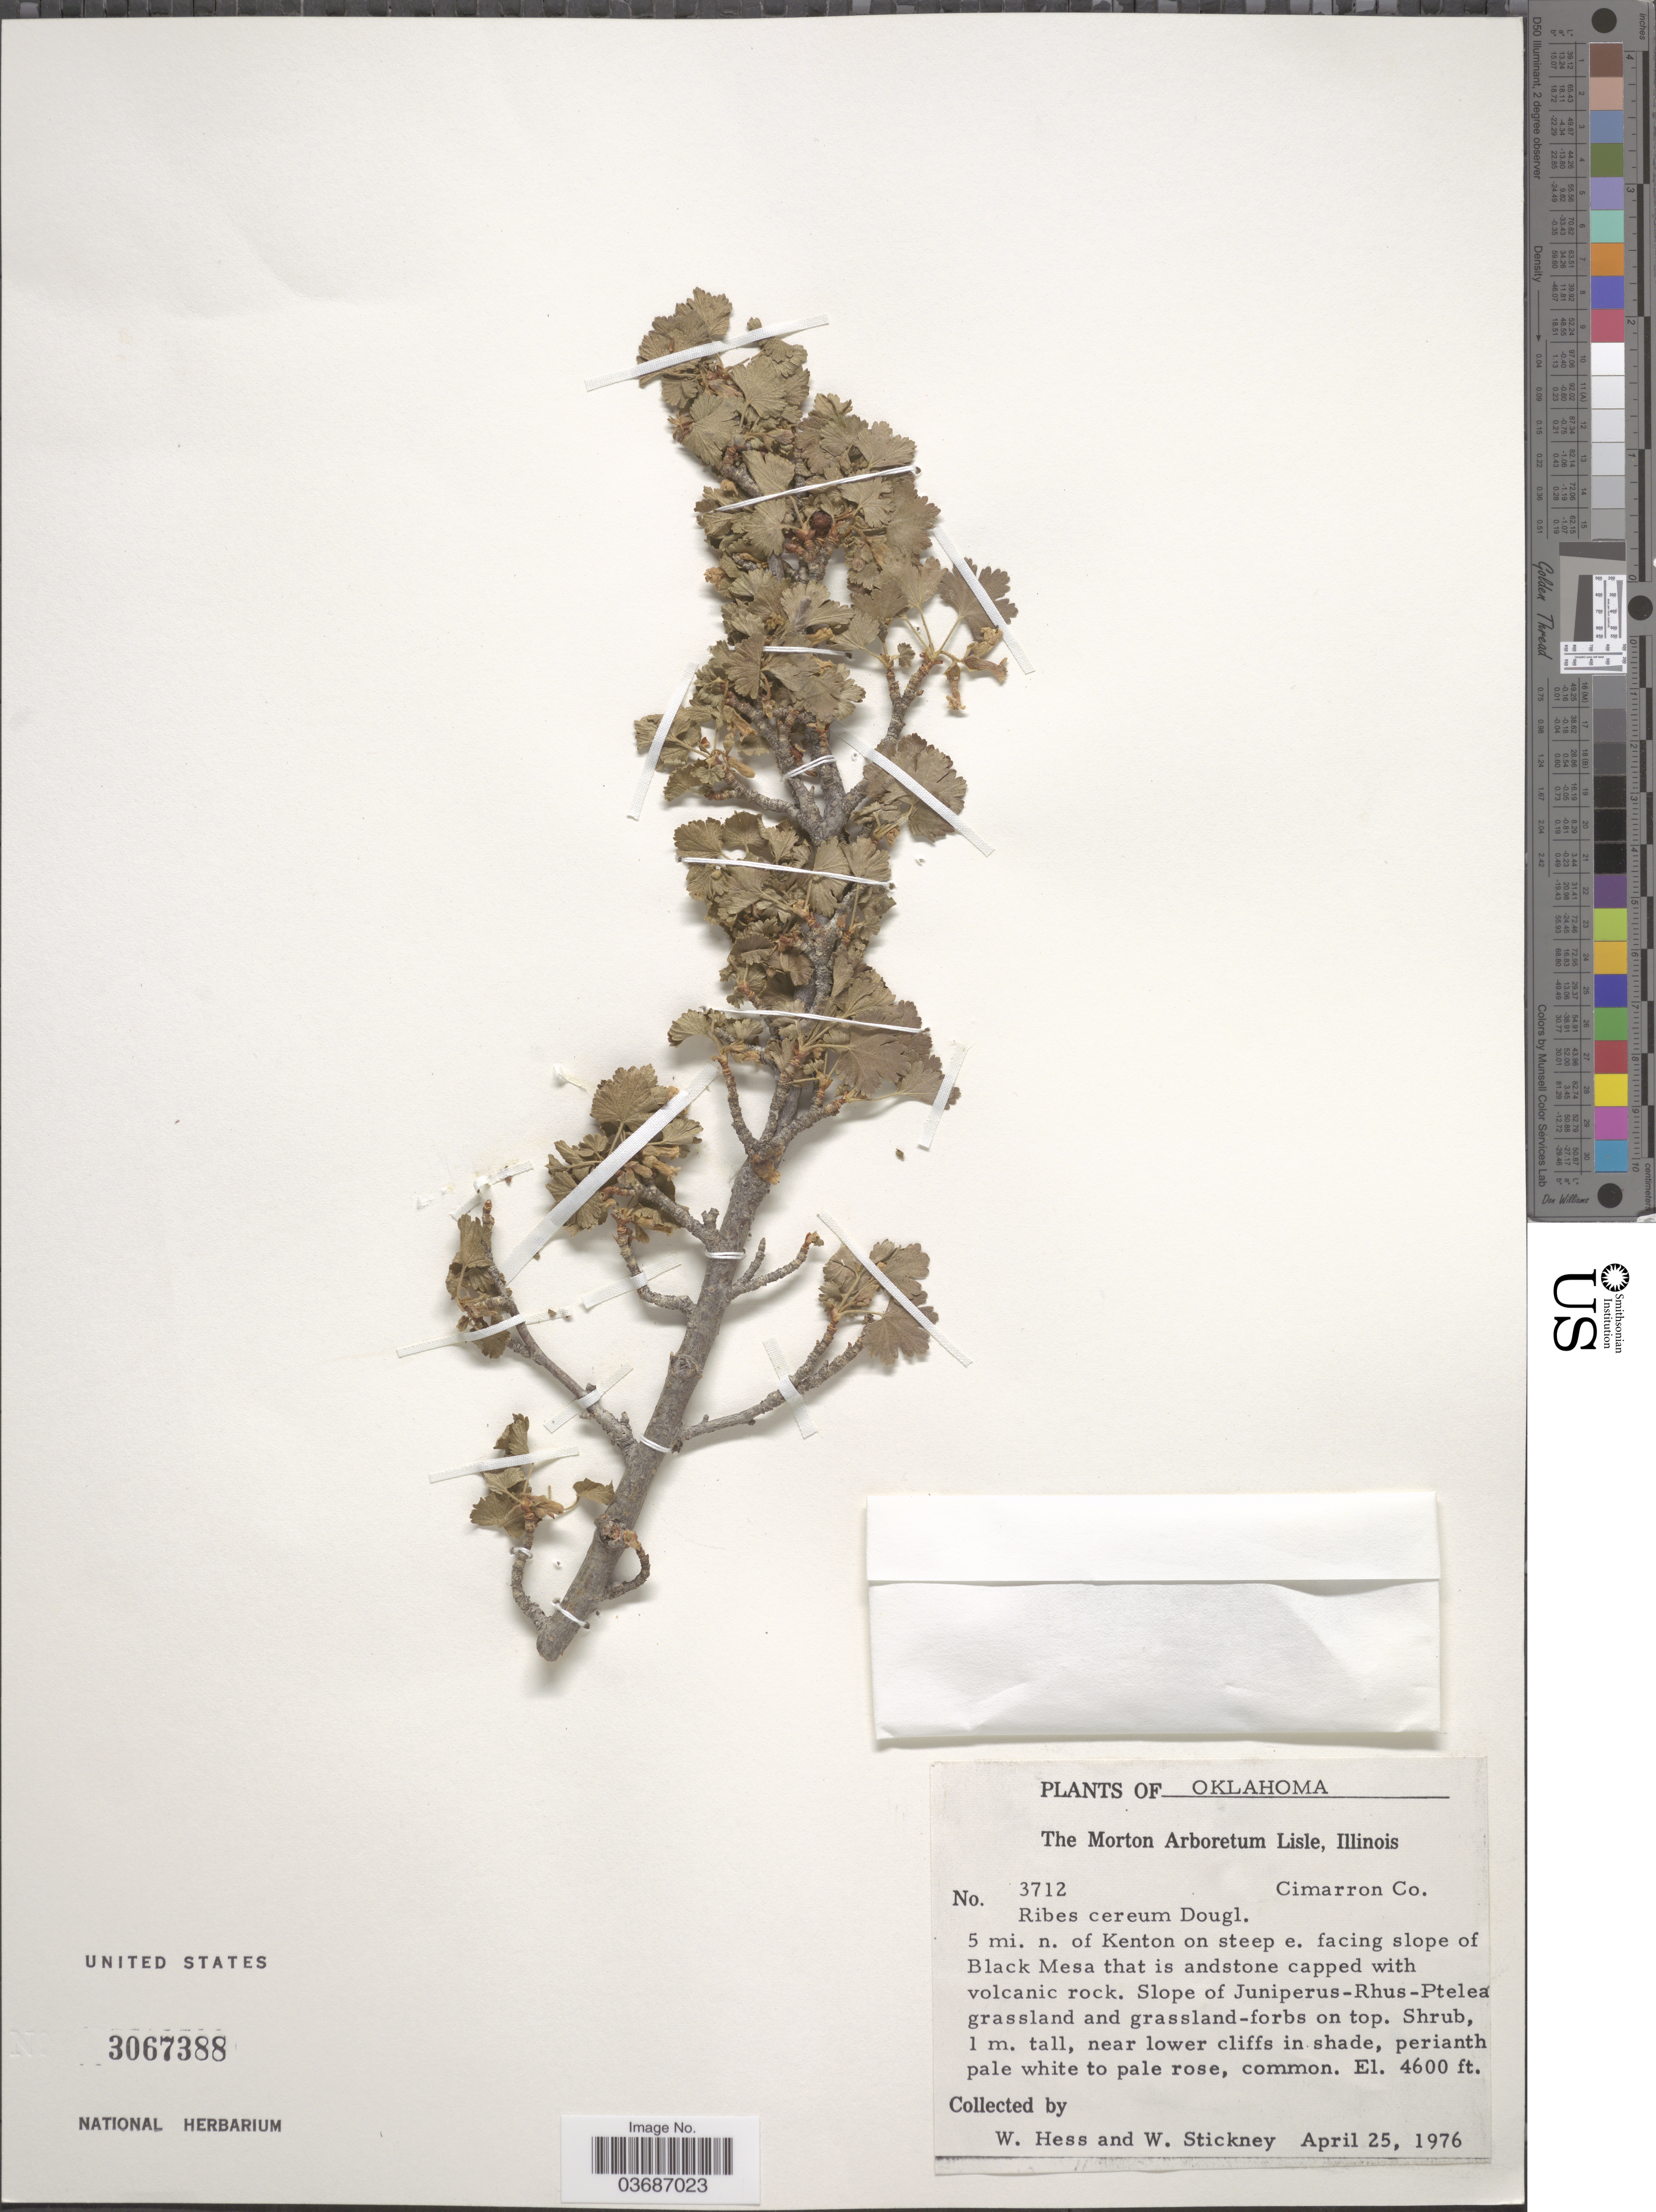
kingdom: Plantae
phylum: Tracheophyta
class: Magnoliopsida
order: Saxifragales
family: Grossulariaceae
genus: Ribes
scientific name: Ribes cereum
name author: Douglas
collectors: W. Hess & W. Stickney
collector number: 3712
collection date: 1976-04-25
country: United States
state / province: Oklahoma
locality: Cimarron Co. 5 mi. n. of Kenton on steep e. facing slope of Black Mesa.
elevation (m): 1402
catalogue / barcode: US 3067388